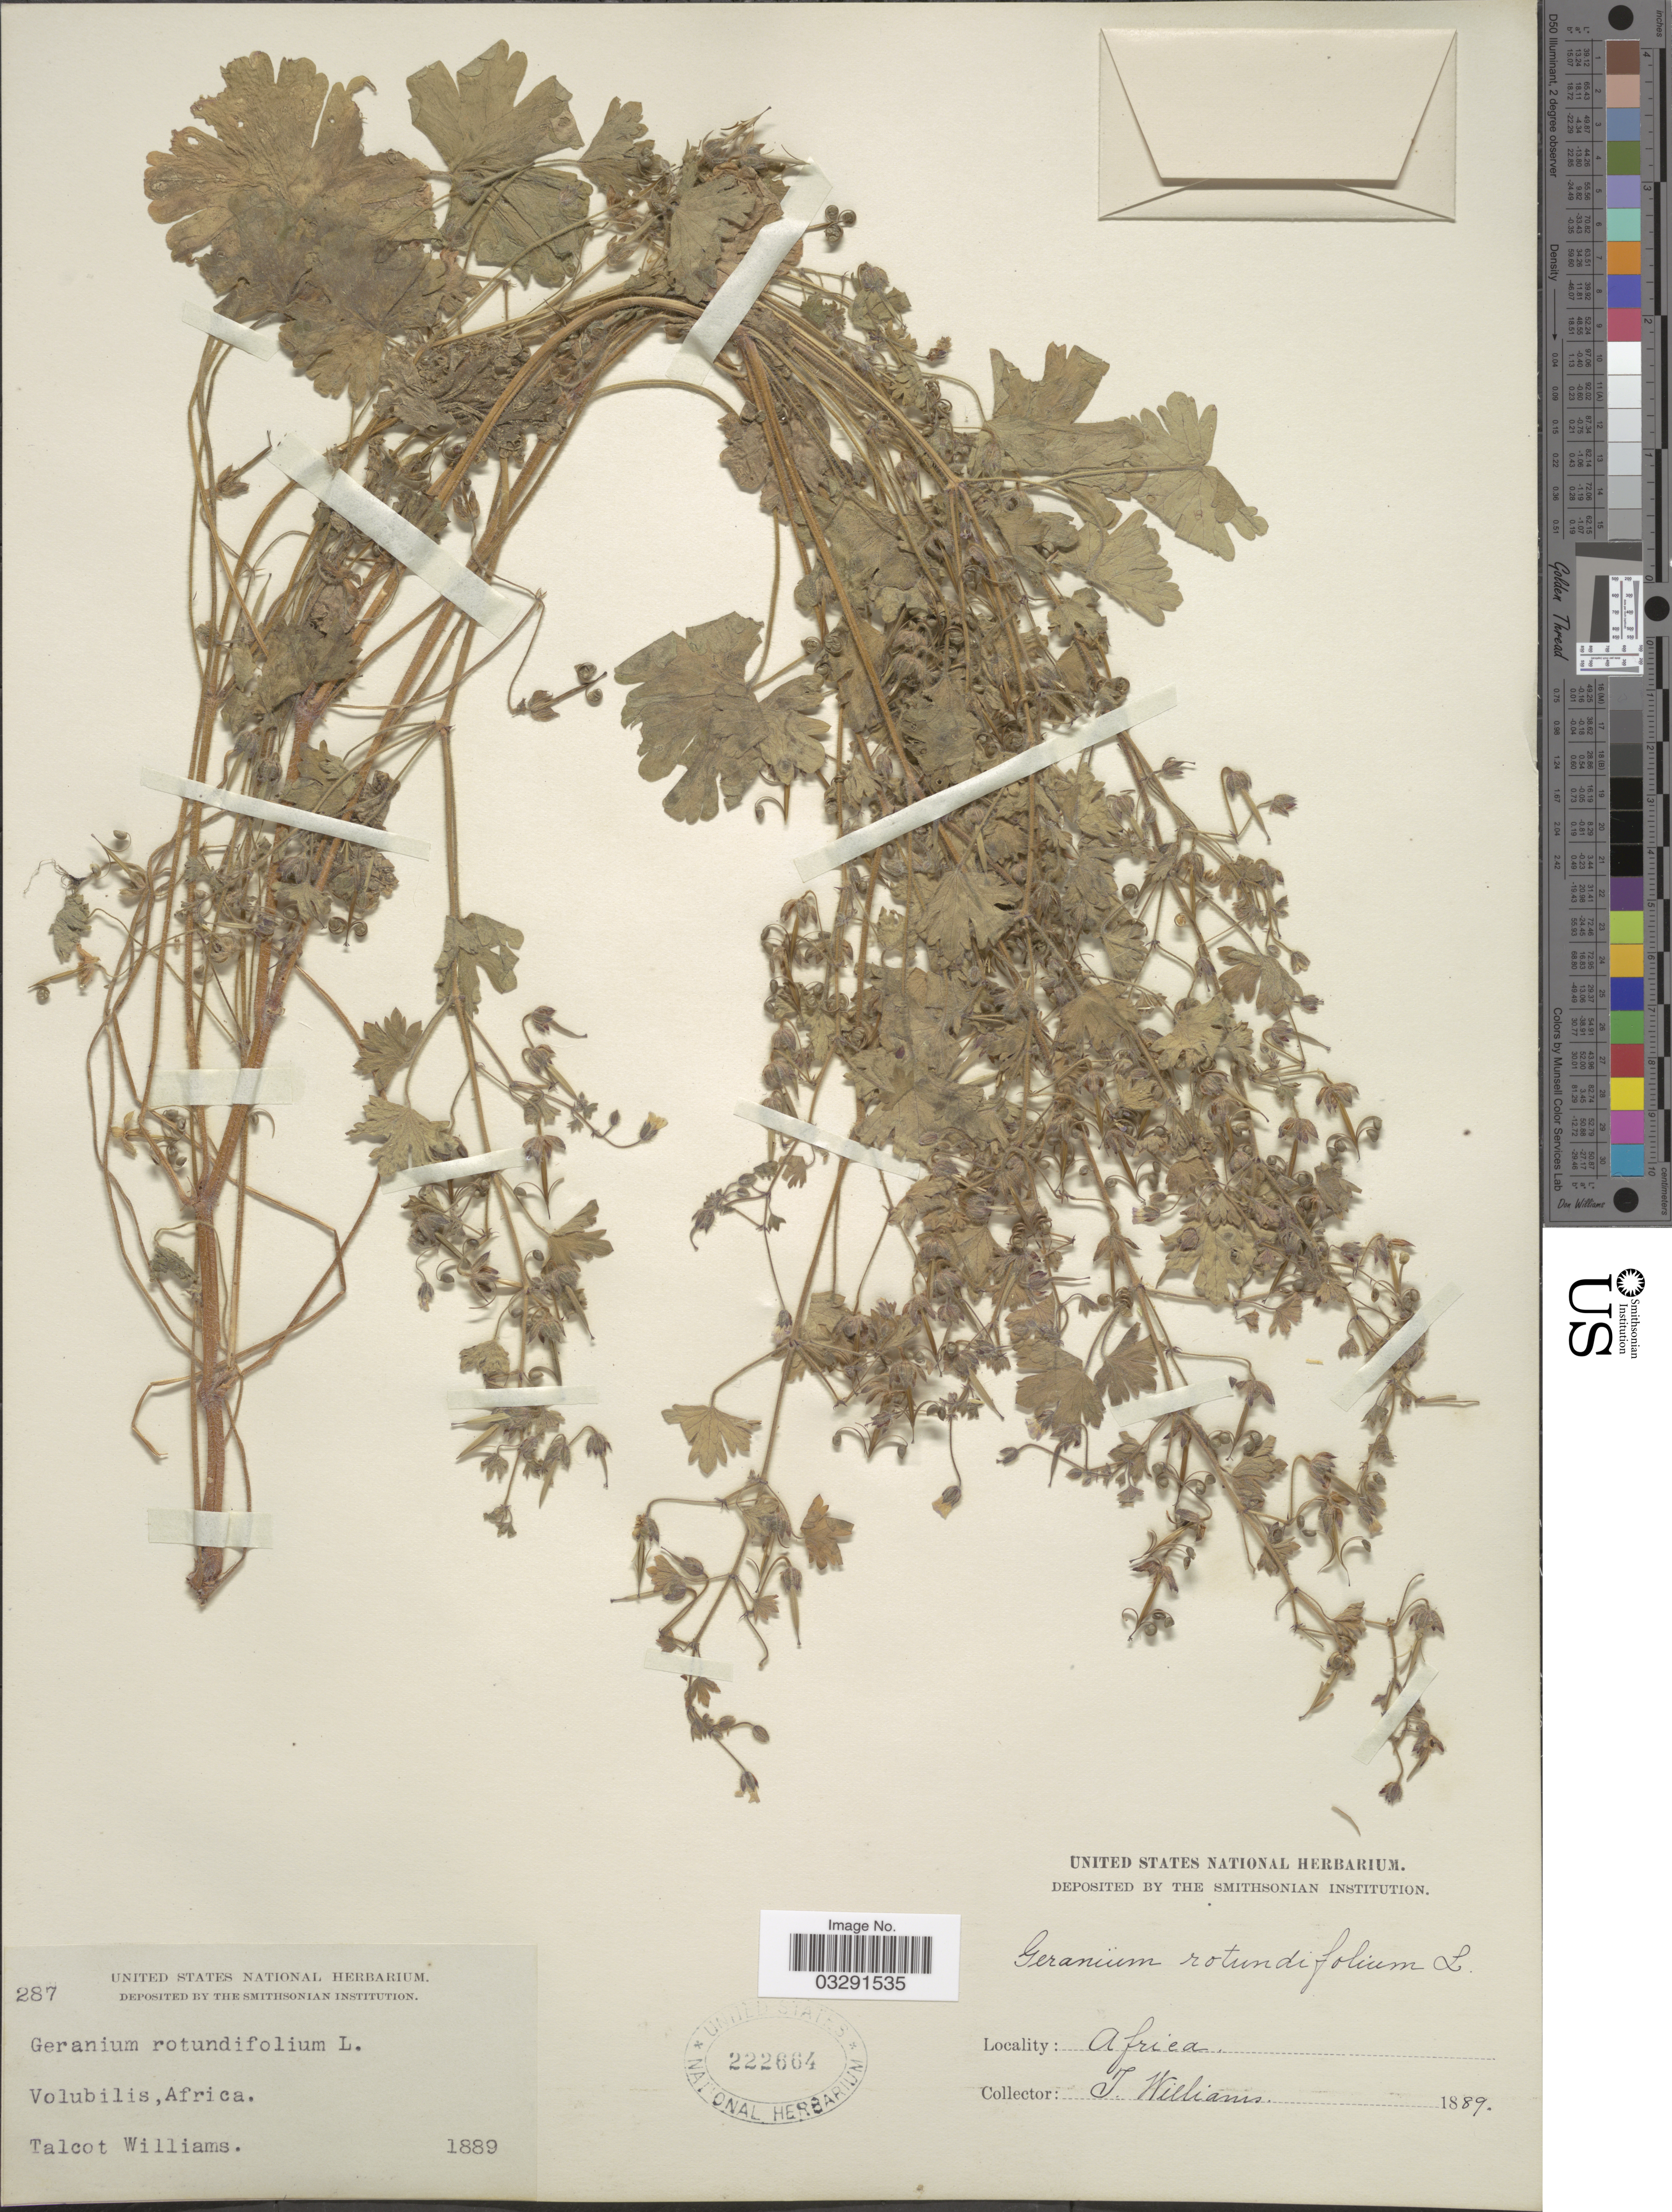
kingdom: Plantae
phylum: Tracheophyta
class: Magnoliopsida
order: Geraniales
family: Geraniaceae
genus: Geranium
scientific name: Geranium rotundifolium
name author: L.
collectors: T. Williams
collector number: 287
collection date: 1889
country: Morocco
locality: Volubilis, Africa.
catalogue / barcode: US 222664